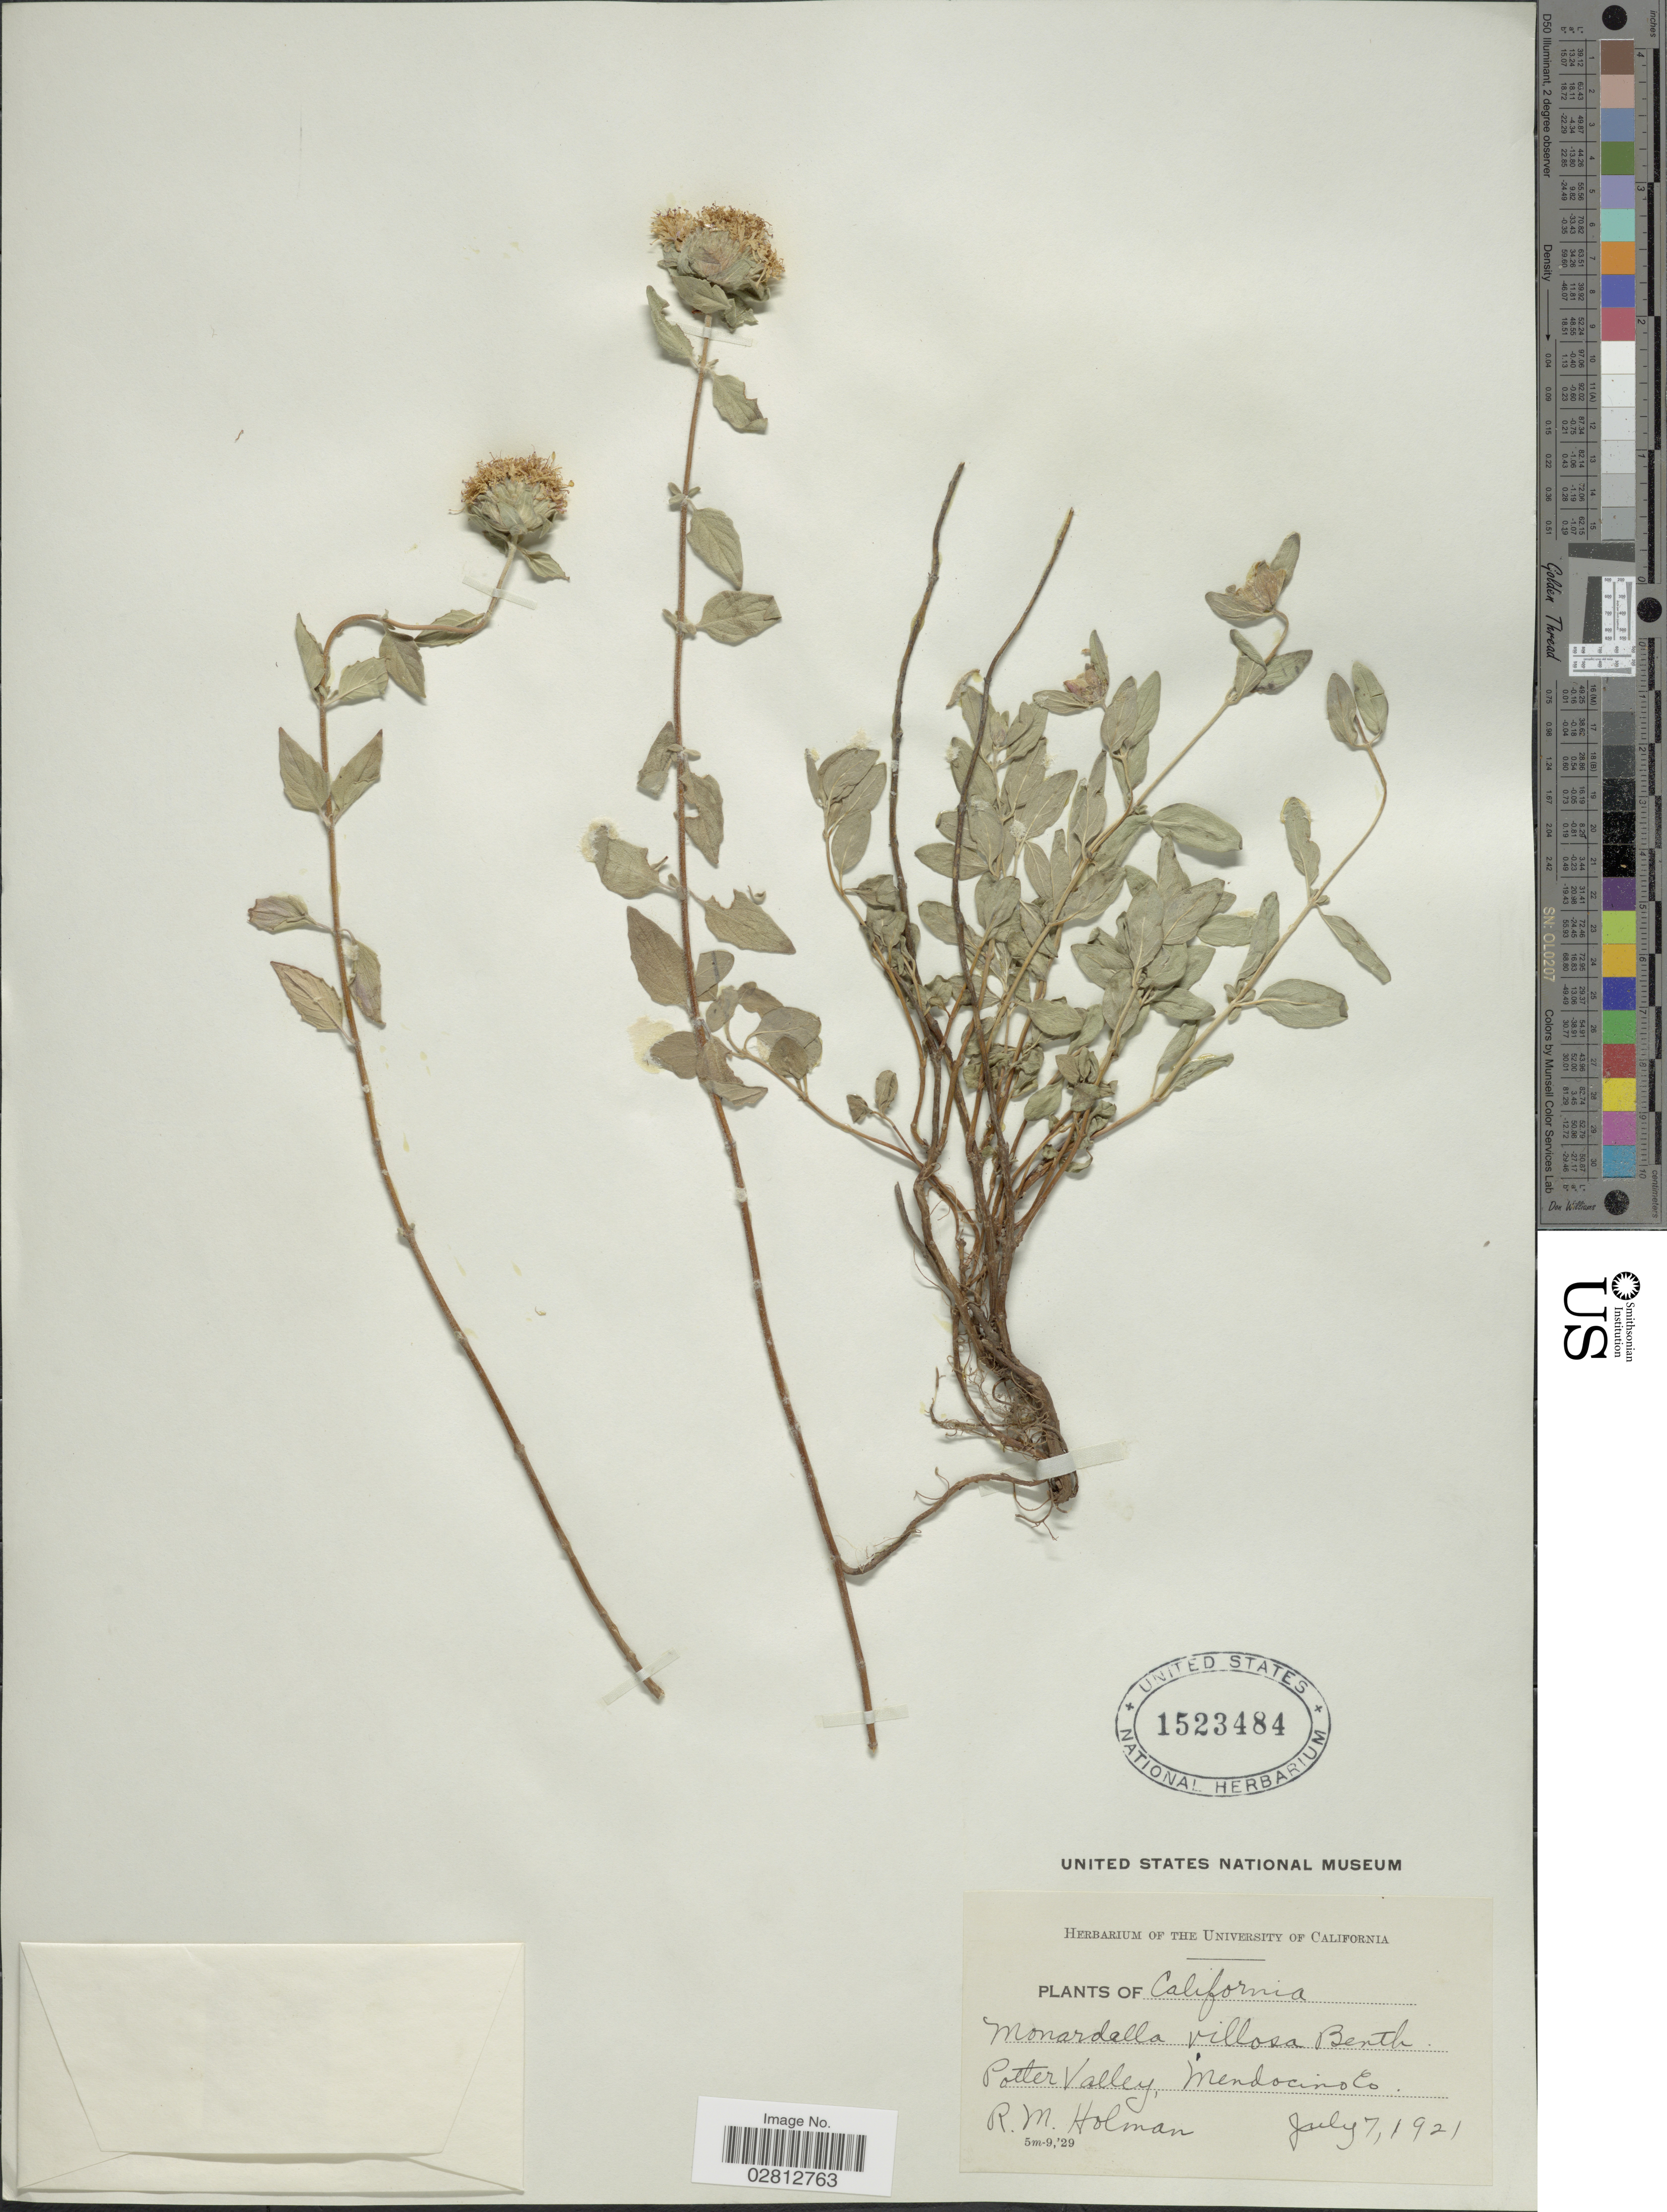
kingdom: Plantae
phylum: Tracheophyta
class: Magnoliopsida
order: Lamiales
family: Lamiaceae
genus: Monardella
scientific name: Monardella villosa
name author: Benth.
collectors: R. Holman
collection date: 1921-07-07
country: United States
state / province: California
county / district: Mendocino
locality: Potter Valley, Mendocino Co.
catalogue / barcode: US 1523484